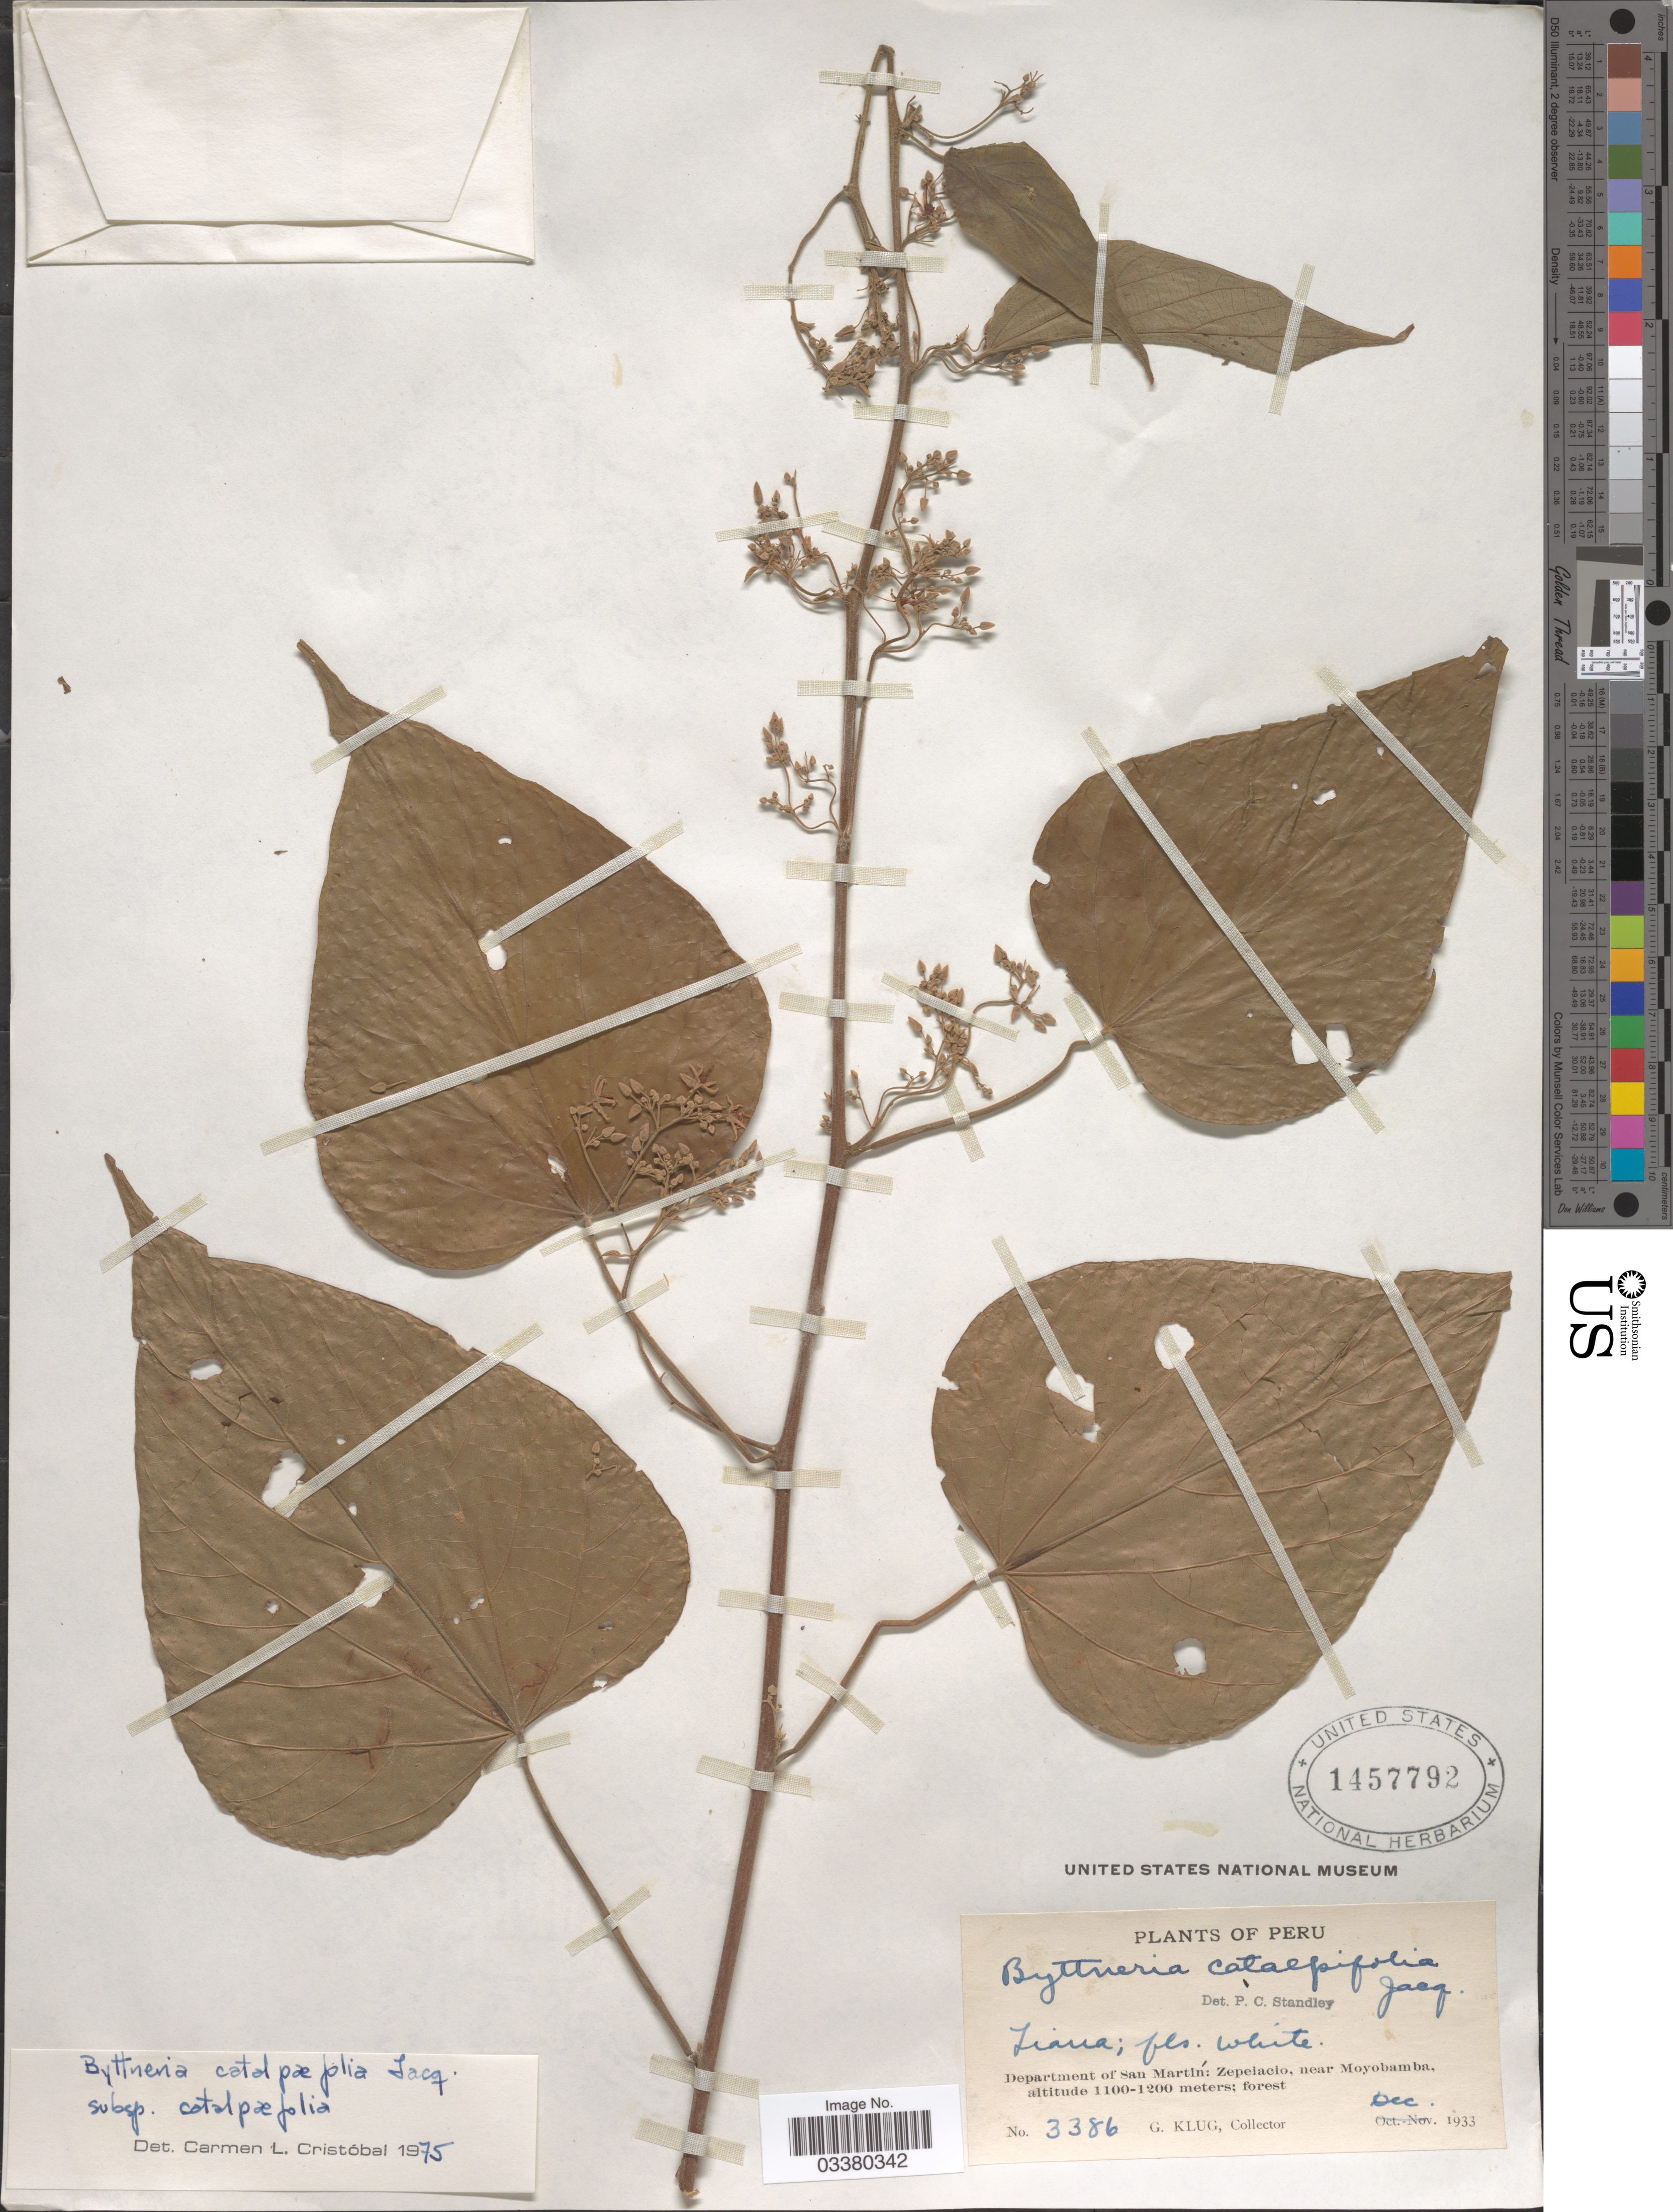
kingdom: Plantae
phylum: Tracheophyta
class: Magnoliopsida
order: Malvales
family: Malvaceae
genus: Byttneria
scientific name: Byttneria catalpifolia subsp. catalpifolia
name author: Jacq.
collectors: G. Klug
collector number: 3386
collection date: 1933-12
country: Peru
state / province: San Martín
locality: Department of San Martin: Zepelacio, near Moyobamba.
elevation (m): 1100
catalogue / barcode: US 1457792